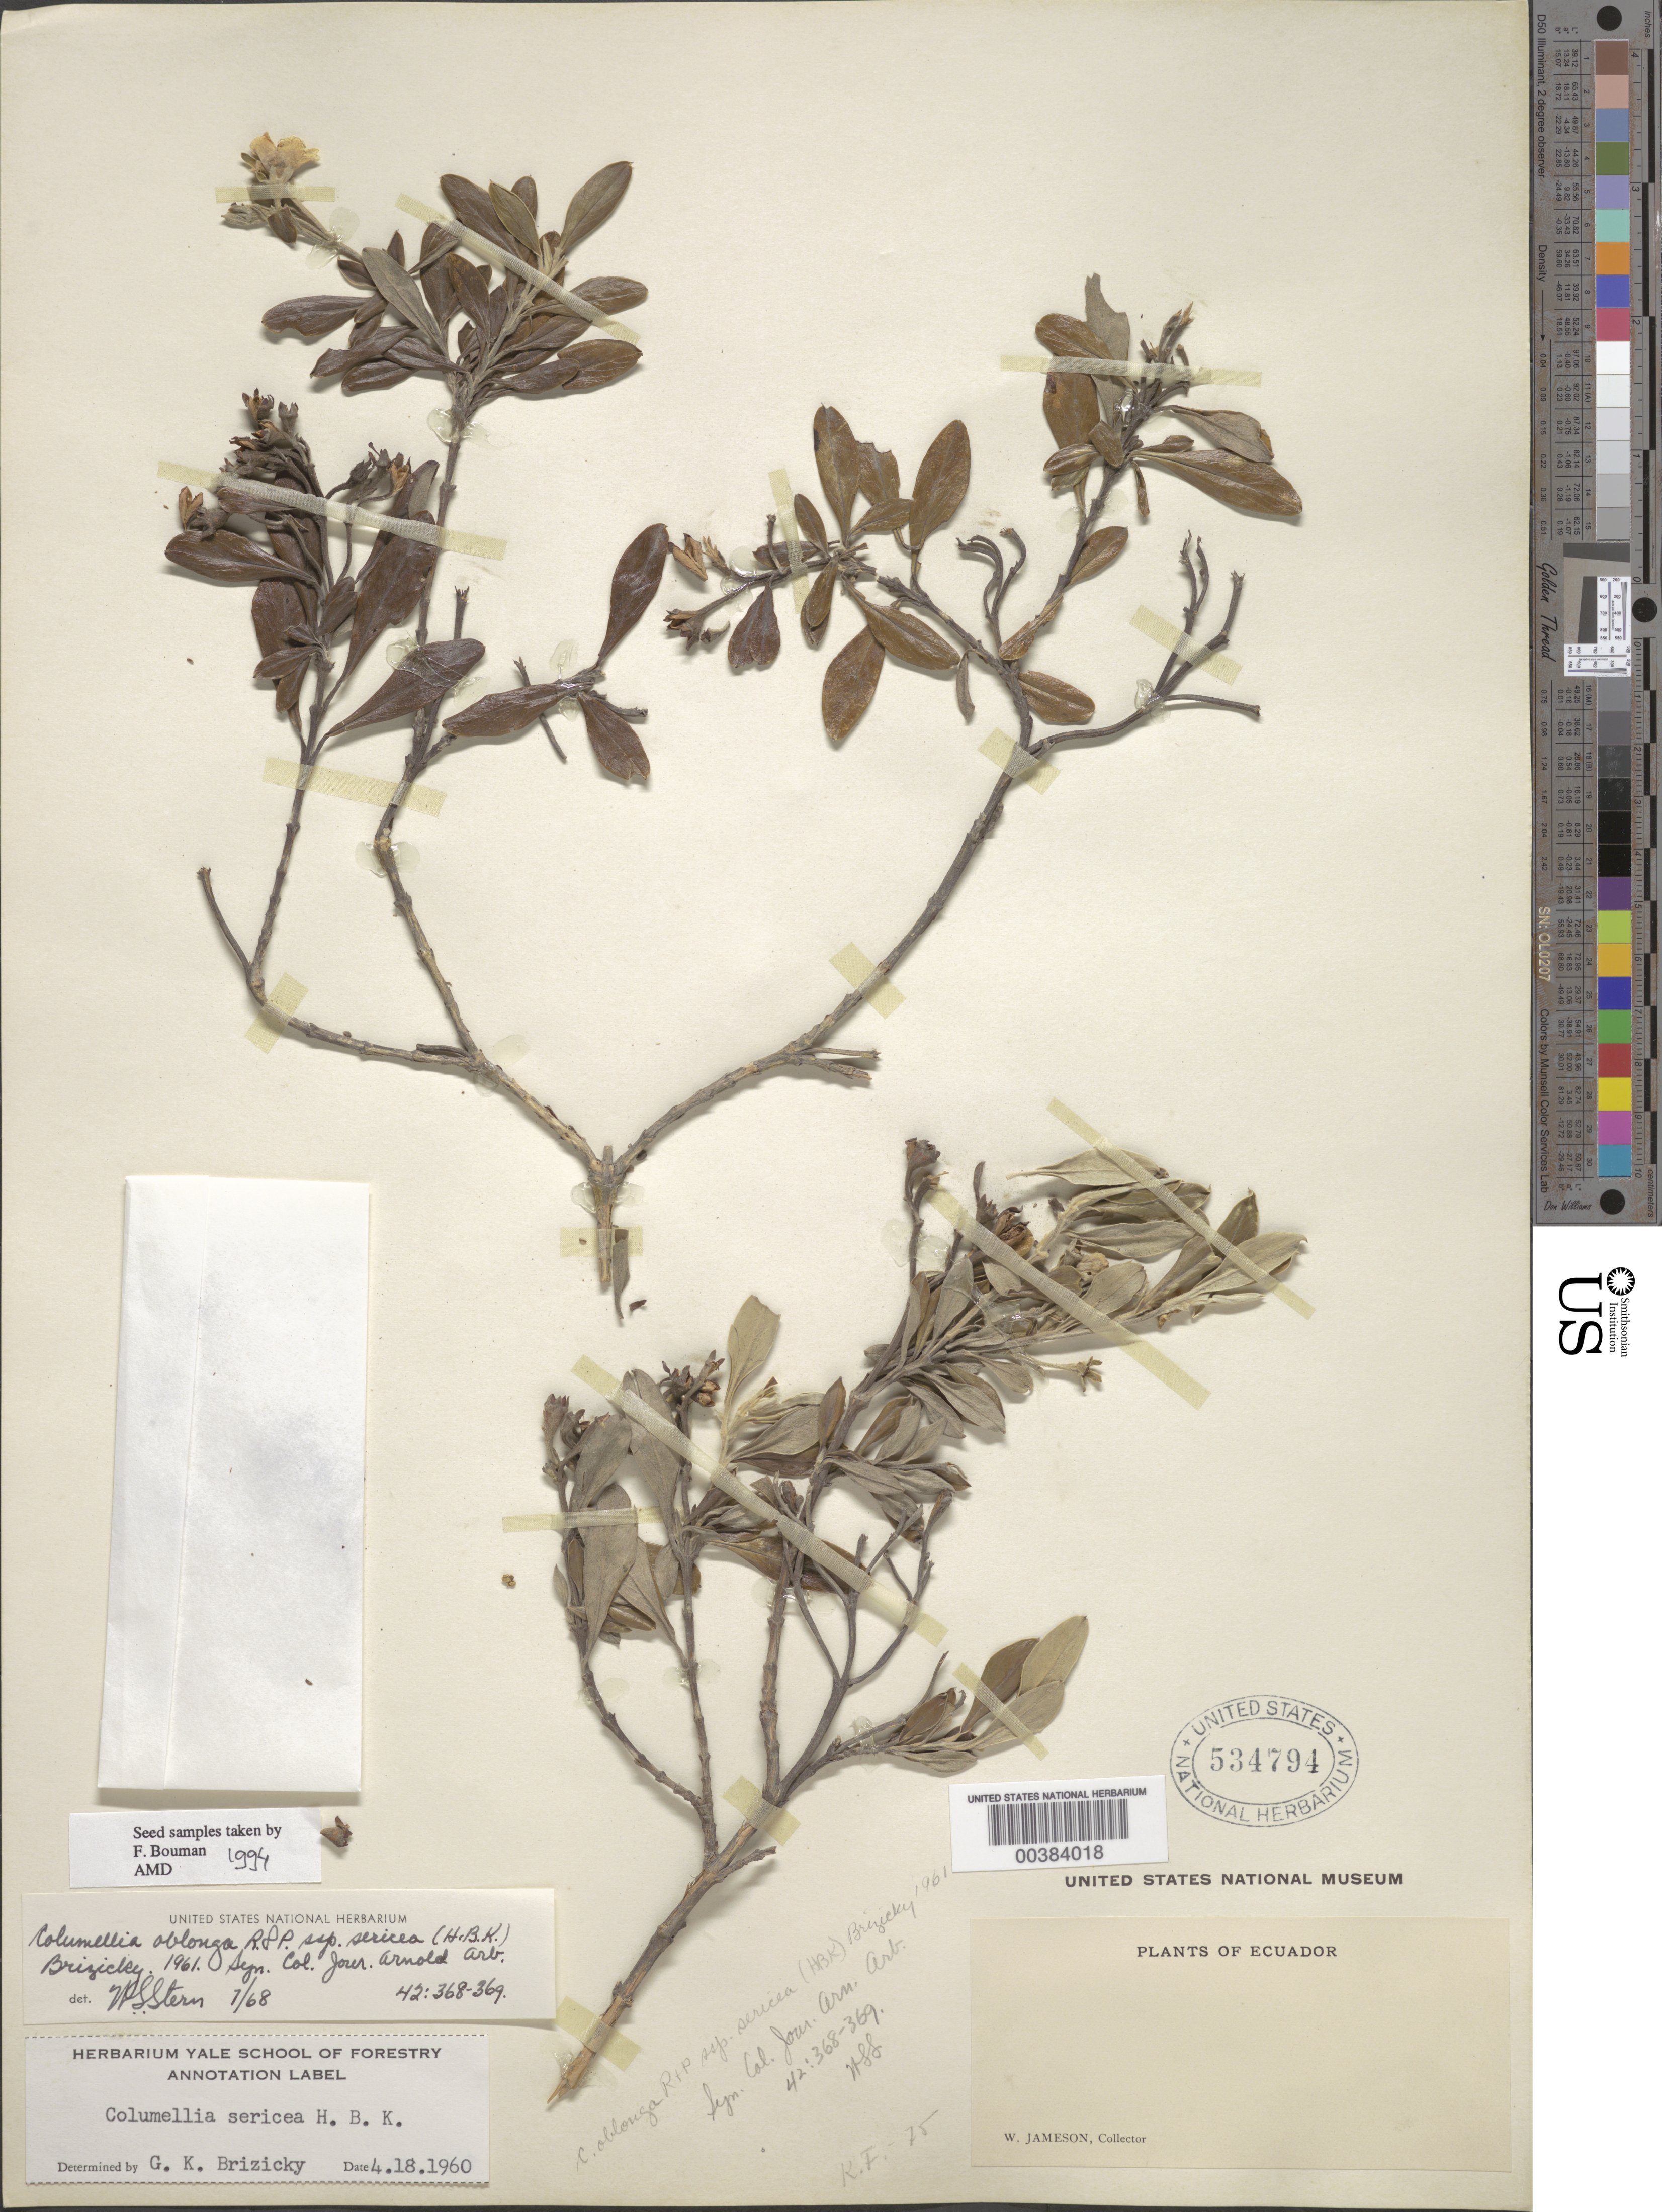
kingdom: Plantae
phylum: Tracheophyta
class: Magnoliopsida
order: Bruniales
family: Columelliaceae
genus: Columellia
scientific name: Columellia oblonga subsp. sericea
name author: (Kunth) Brizicky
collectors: W. Jameson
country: Ecuador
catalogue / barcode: US 534794